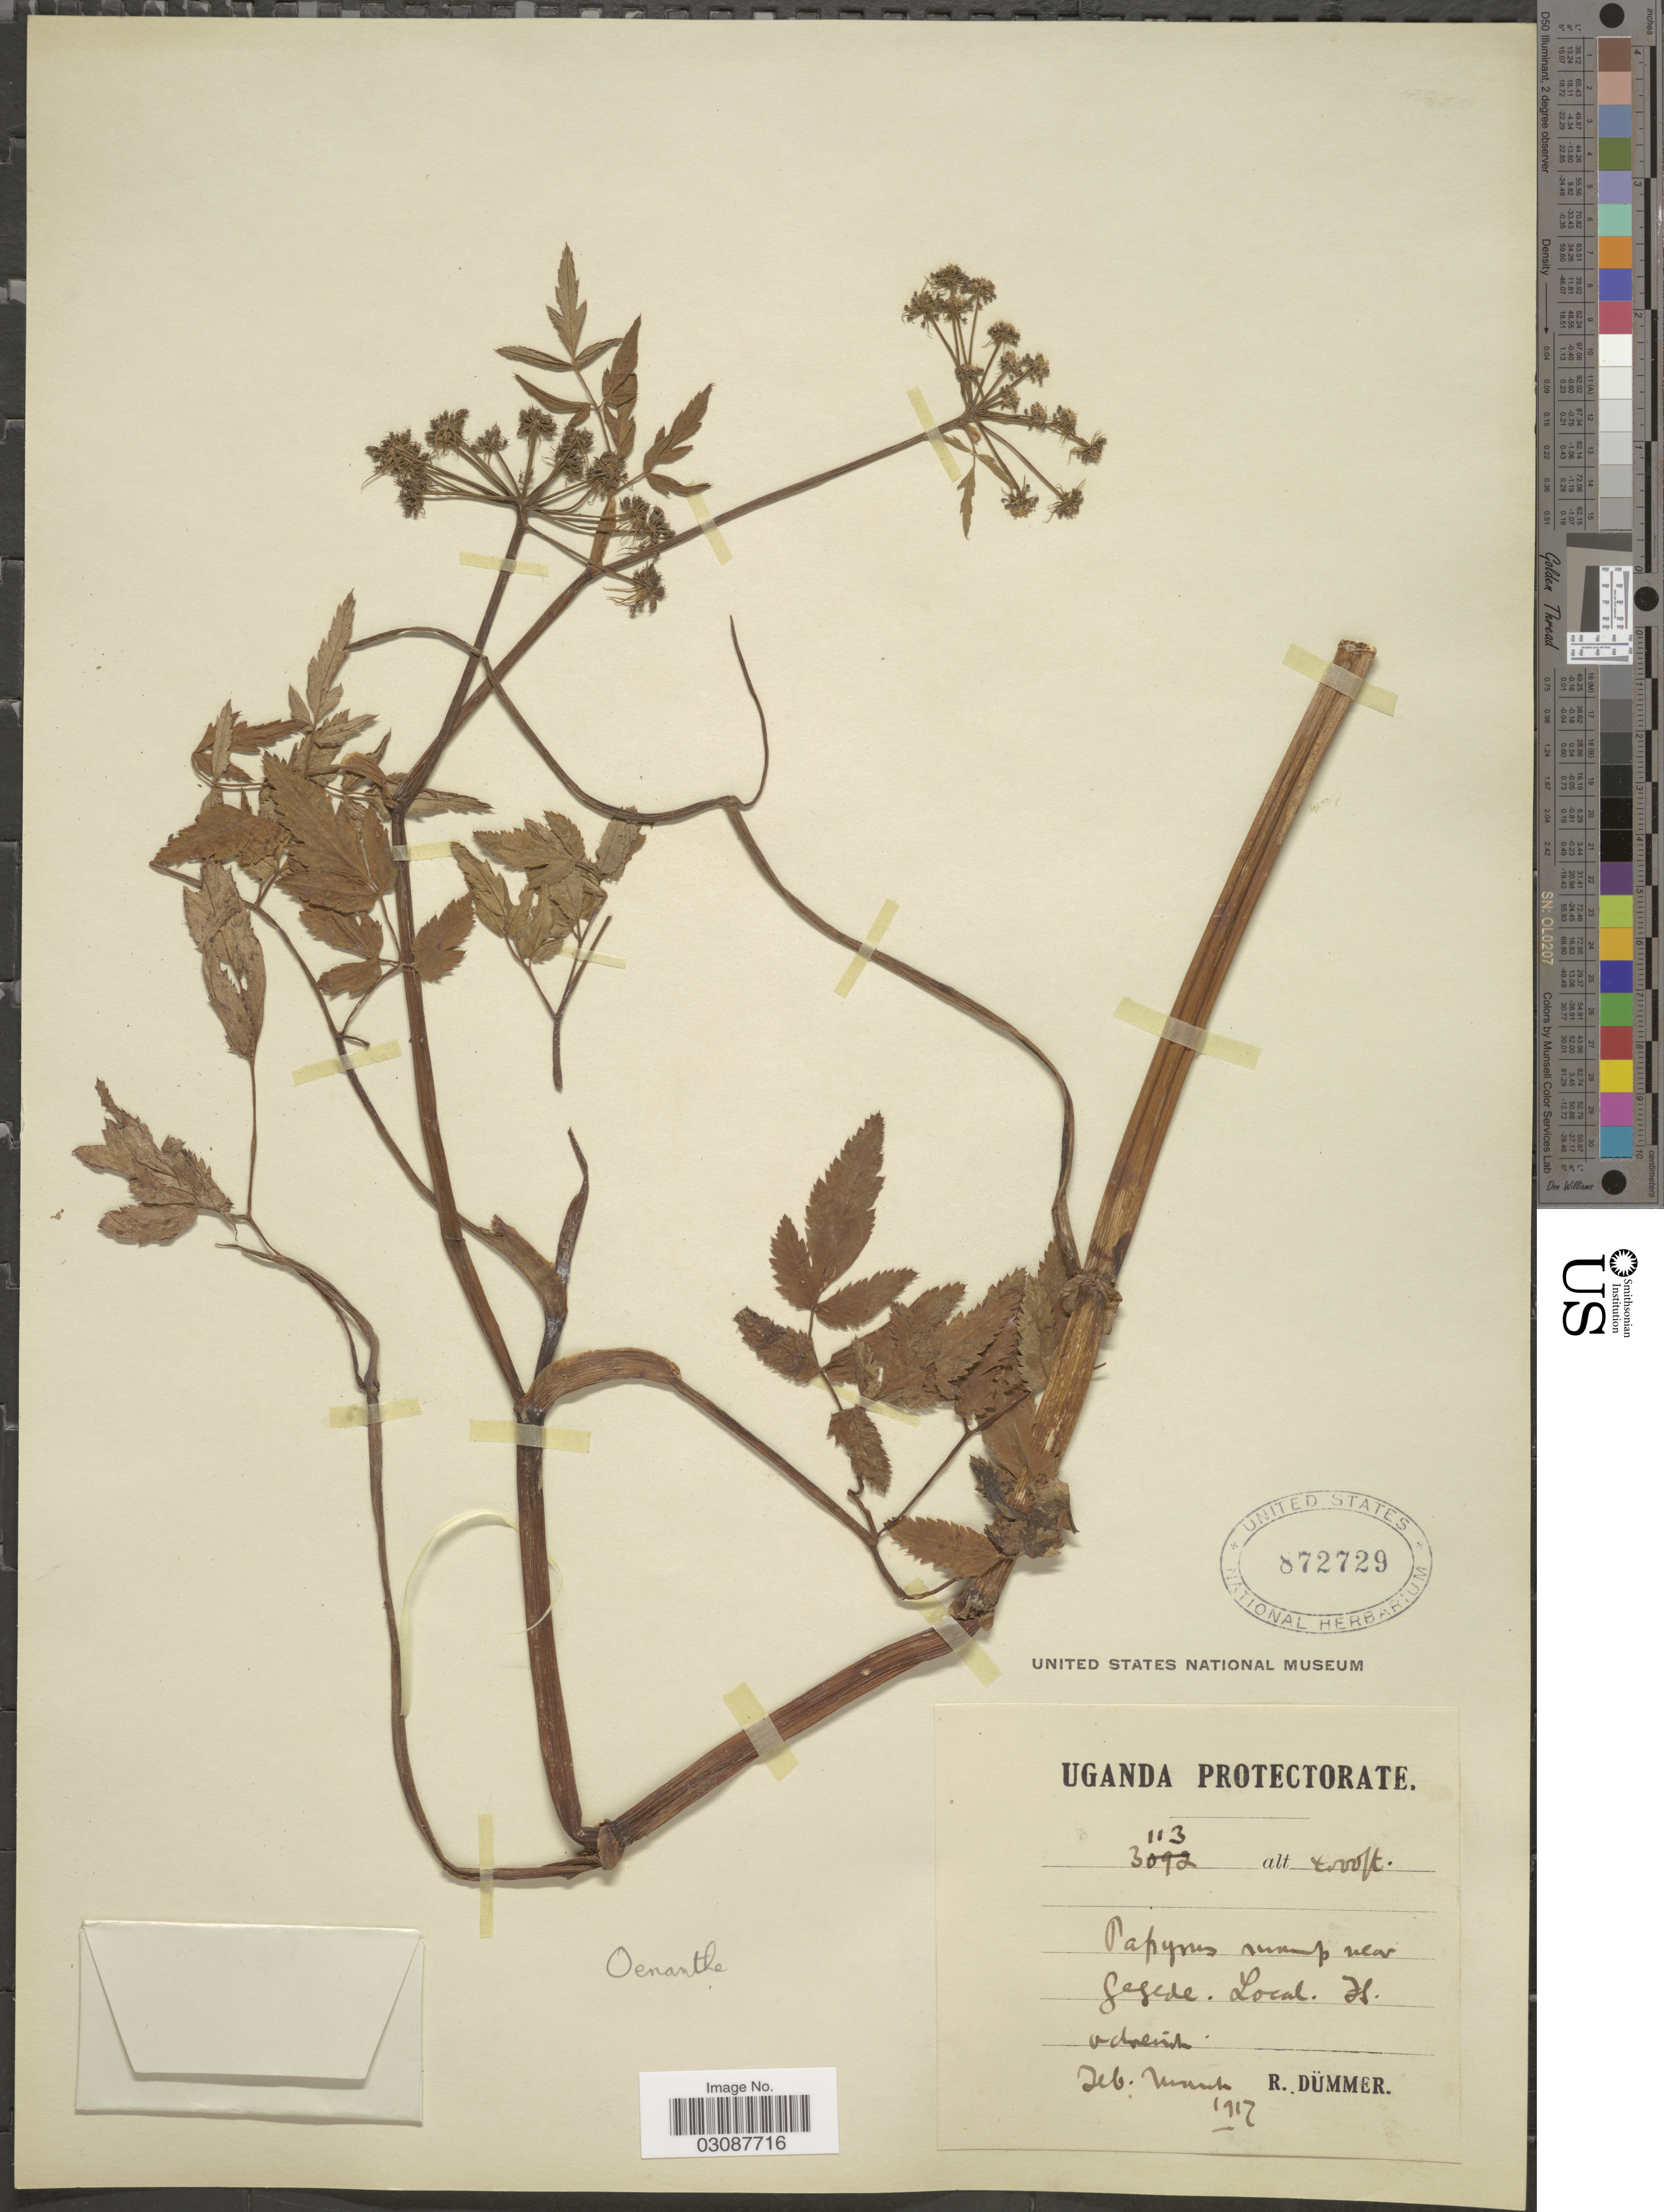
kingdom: Plantae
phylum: Tracheophyta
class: Magnoliopsida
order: Apiales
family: Apiaceae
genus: Oenanthe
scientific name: Oenanthe sp.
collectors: R. A. Dümmer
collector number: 113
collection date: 1917-02/1917-03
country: Uganda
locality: Papyrus swamp near Gegede.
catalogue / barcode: US 872729